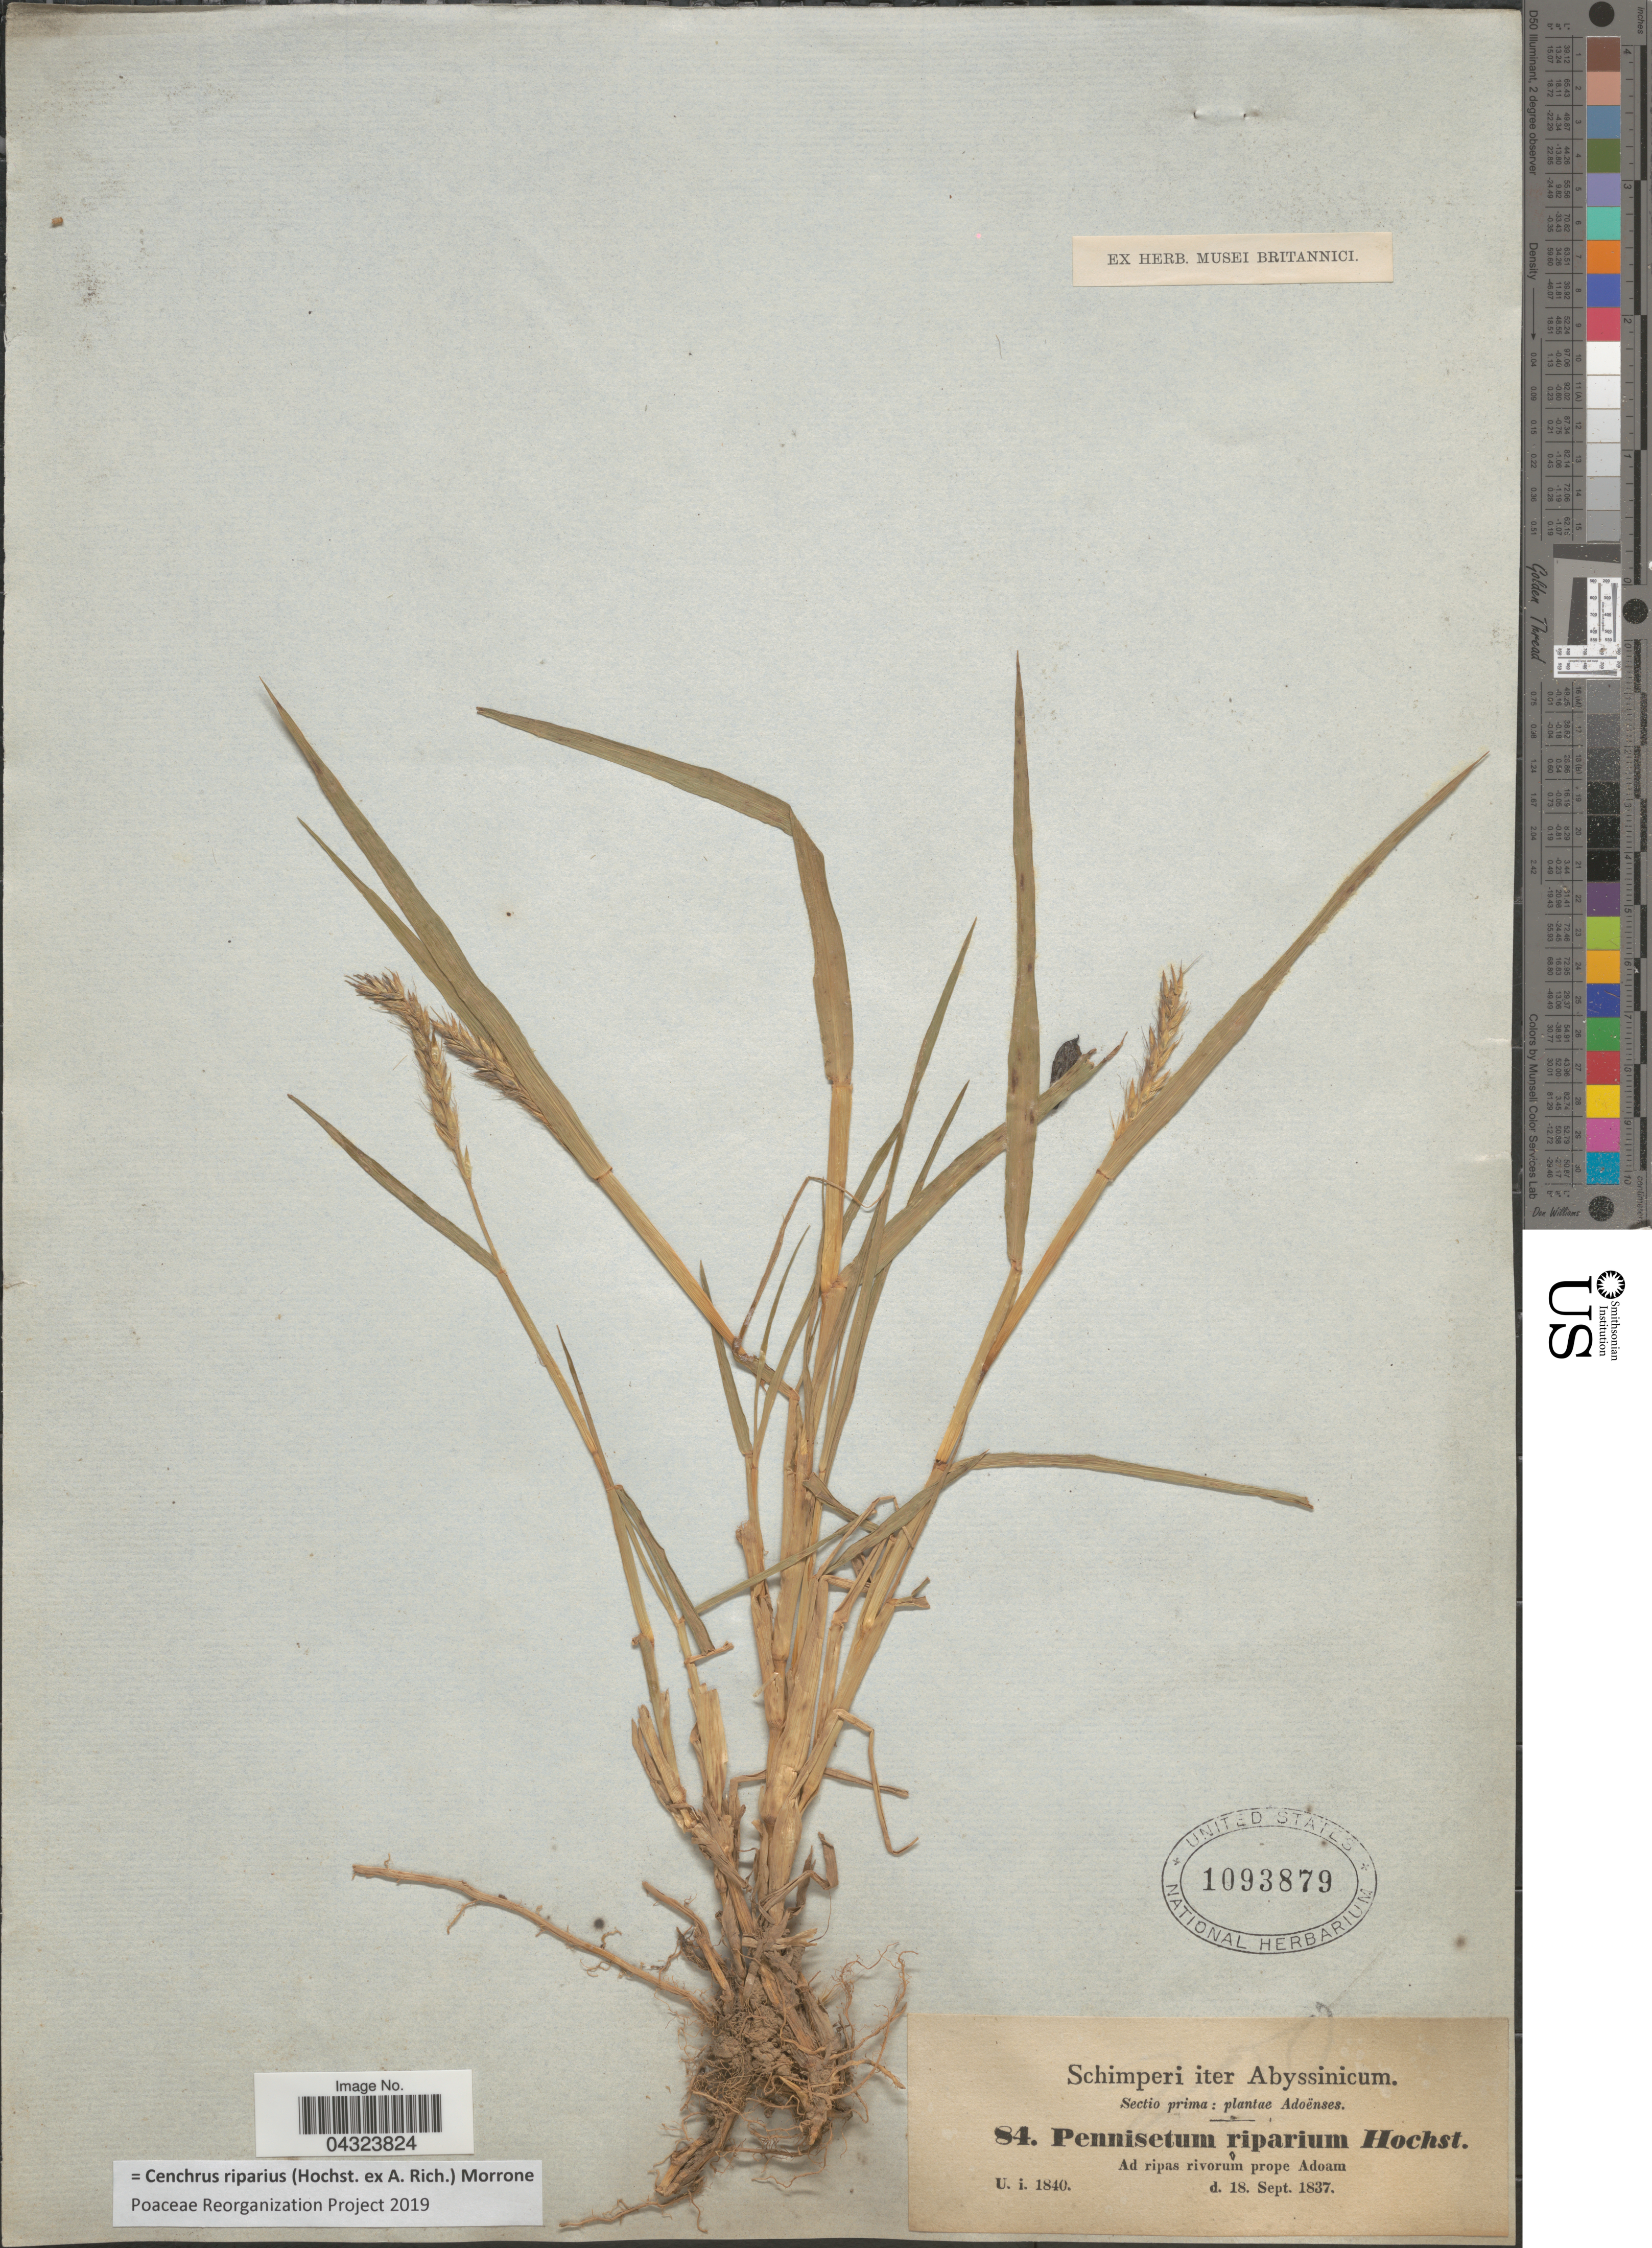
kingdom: Plantae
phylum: Tracheophyta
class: Liliopsida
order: Poales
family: Poaceae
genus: Cenchrus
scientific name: Cenchrus riparius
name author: (Hochst. ex A. Rich.) Morrone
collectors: -. Schimper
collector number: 84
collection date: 1837-09-18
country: Ethiopia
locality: Abyssinicum. Ad ripas rivorum prope Adoam.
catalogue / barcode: US 1093879